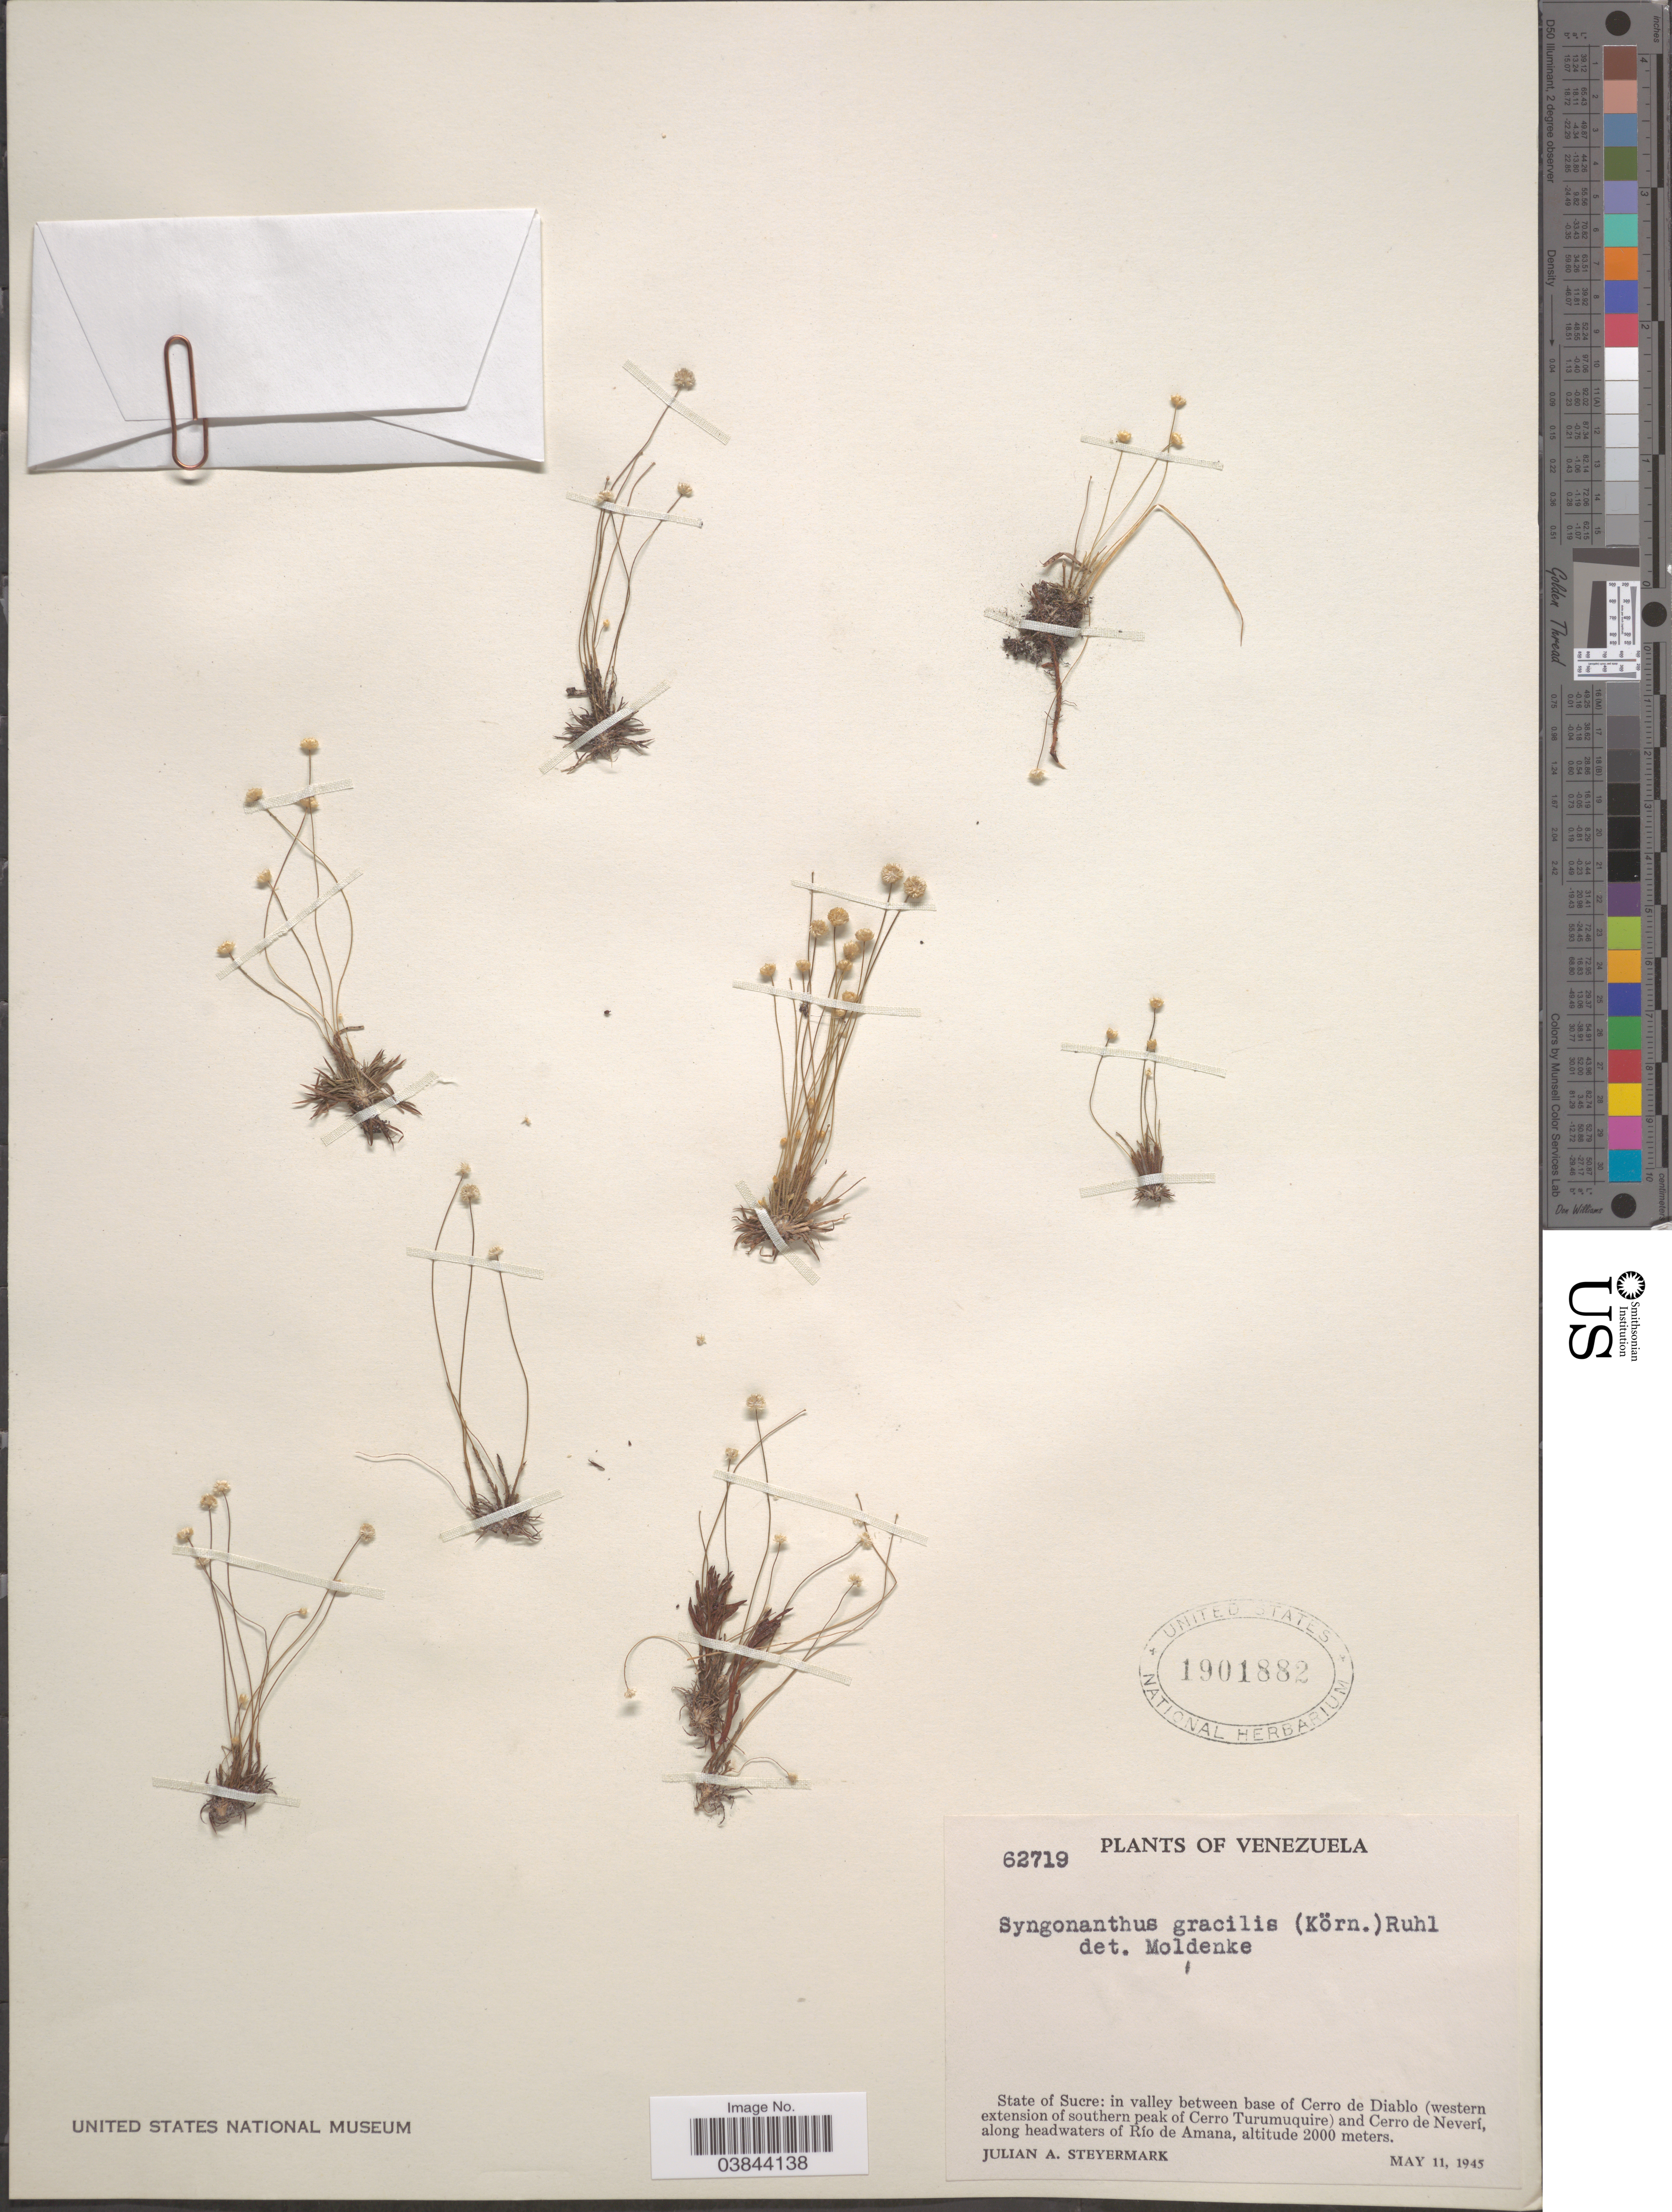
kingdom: Plantae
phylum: Tracheophyta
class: Liliopsida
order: Poales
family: Eriocaulaceae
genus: Syngonanthus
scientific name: Syngonanthus gracilis var. gracilis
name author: (Bong.) Ruhland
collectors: J. Steyermark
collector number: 62719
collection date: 1945-05-11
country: Venezuela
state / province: Sucre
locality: In valley between base of Cerro de Diablo (western extension of southern peak of Cerro Turumuquire) and Cerro de Neverí, along headwaters of Río de Amana.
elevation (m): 2000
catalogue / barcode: US 1901882